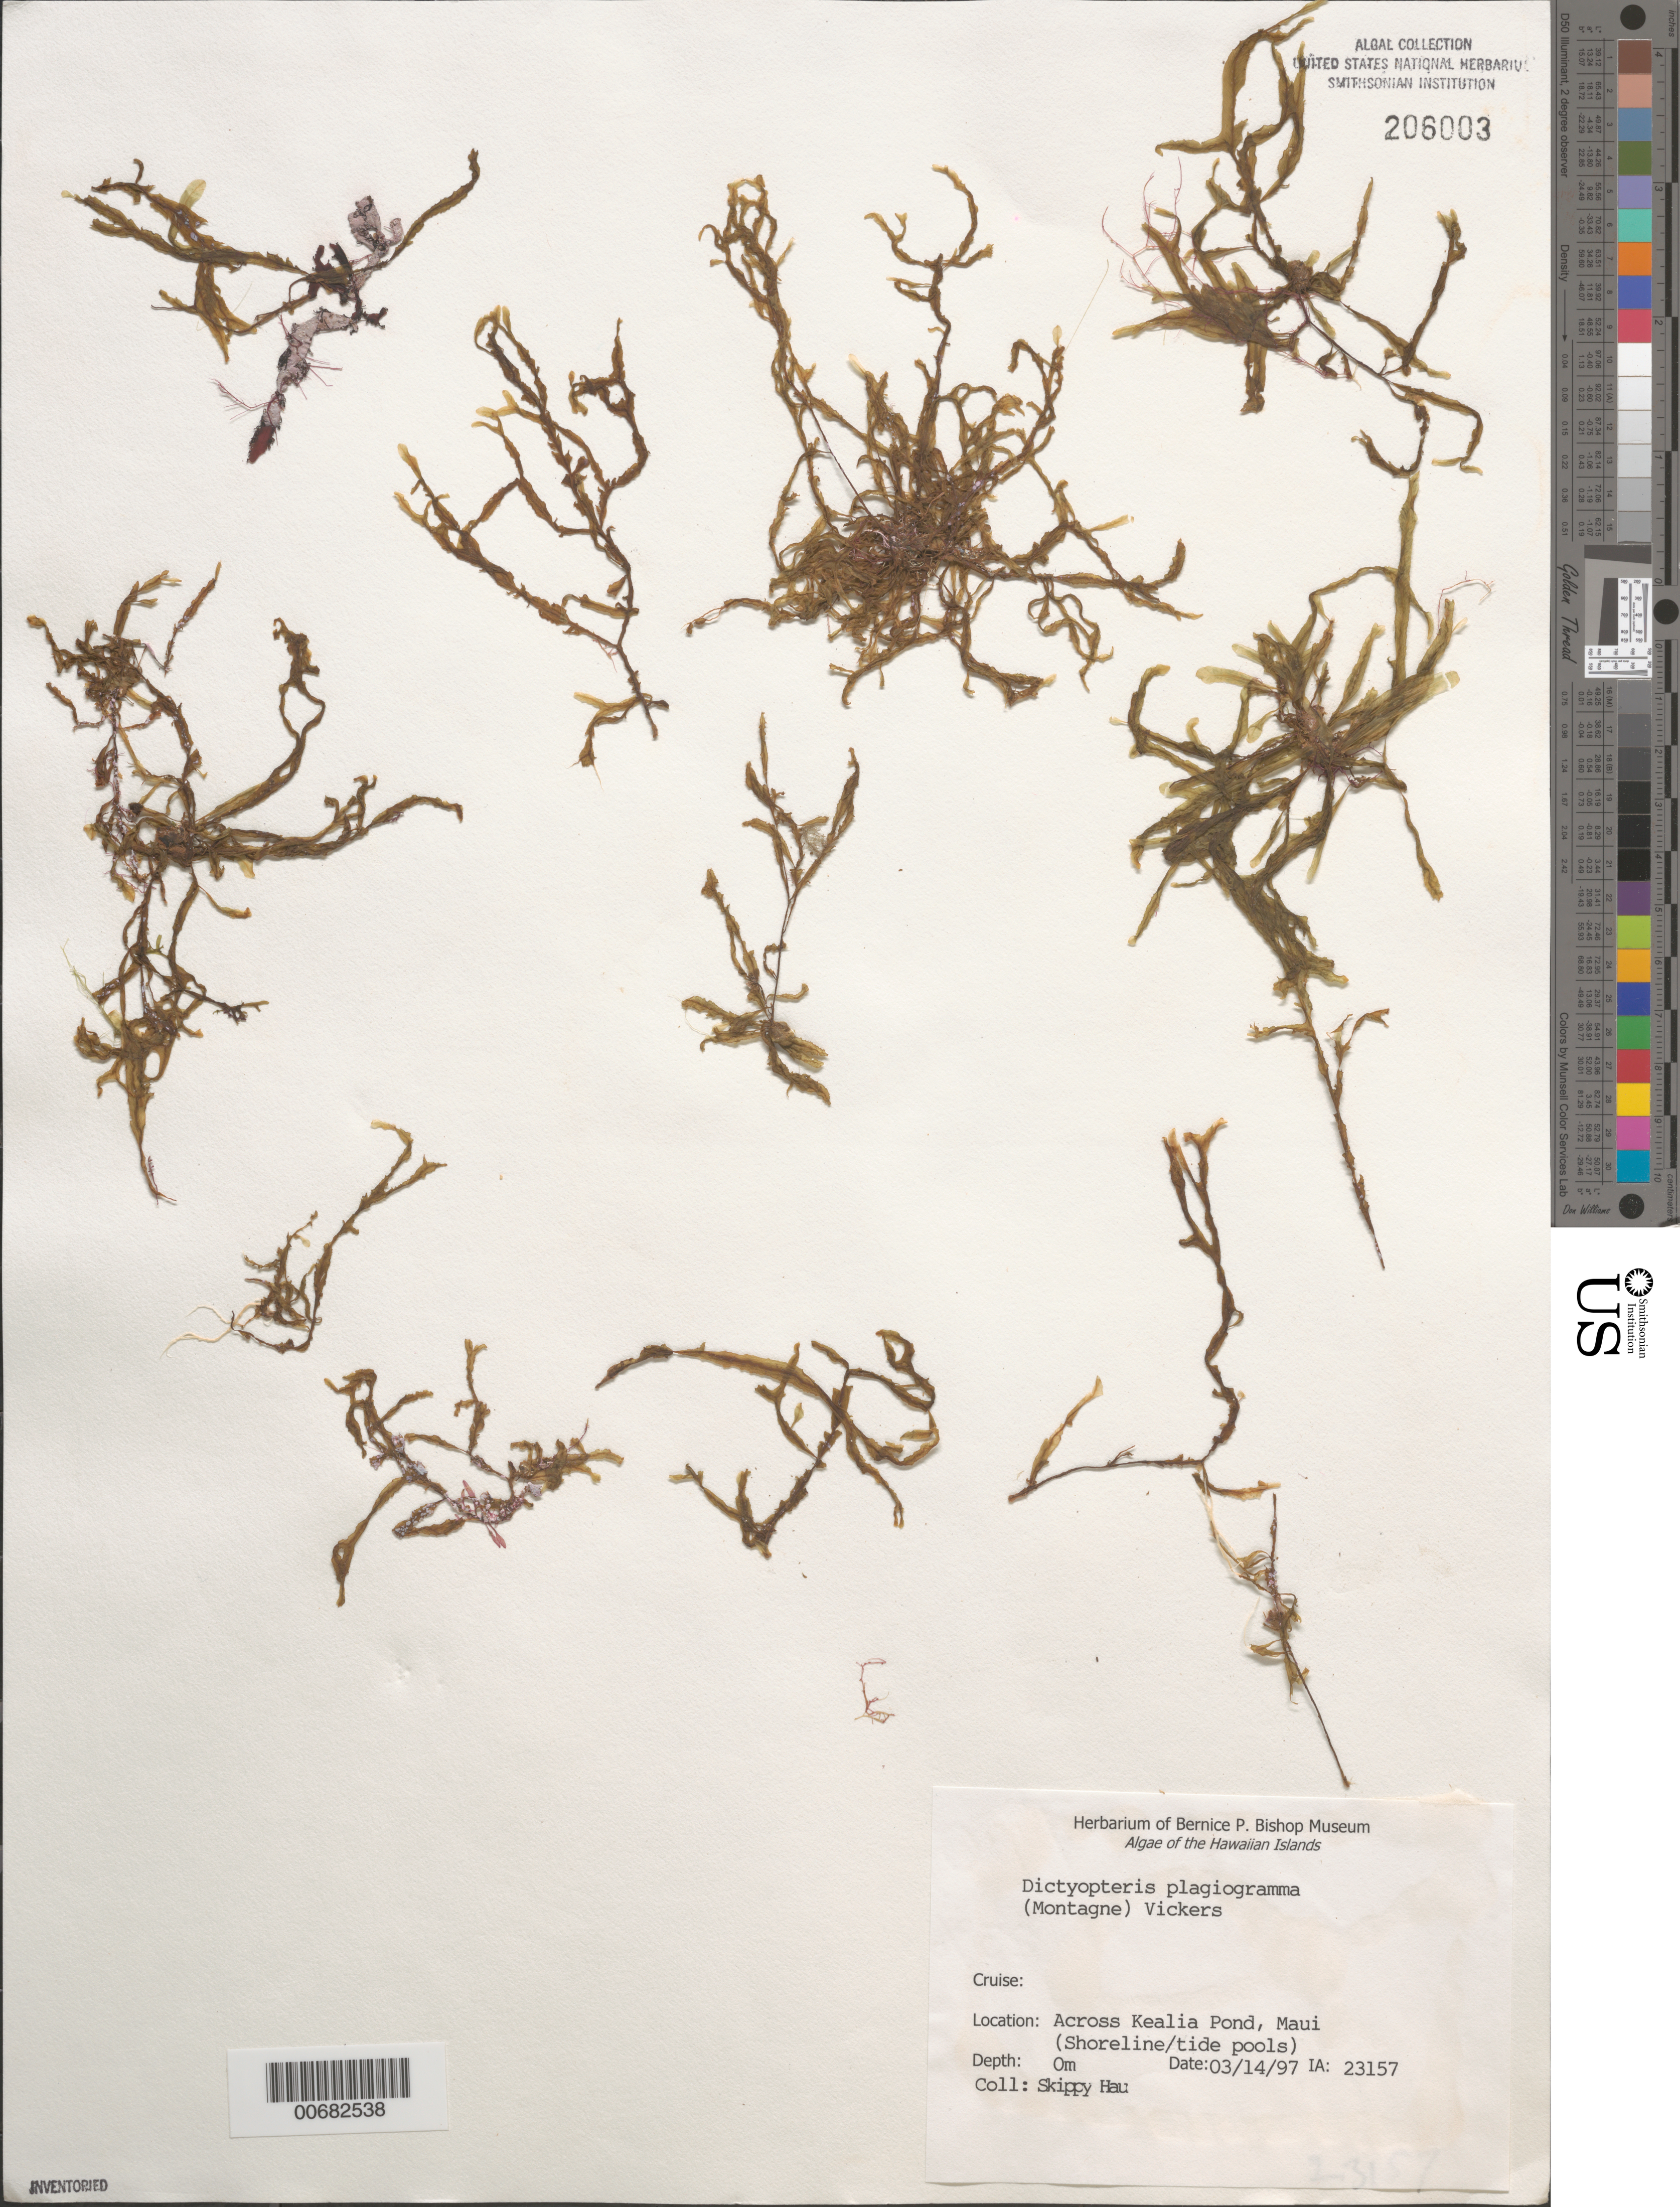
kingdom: Chromista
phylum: Ochrophyta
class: Phaeophyceae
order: Dictyotales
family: Dictyotaceae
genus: Dictyopteris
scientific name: Dictyopteris plagiogramma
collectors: S. Hau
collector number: IAA 23157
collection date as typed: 14 Mar 1997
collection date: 1997-03-14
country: United States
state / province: Hawaii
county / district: Maui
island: Maui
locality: Across Kealia Pond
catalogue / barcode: US 206003